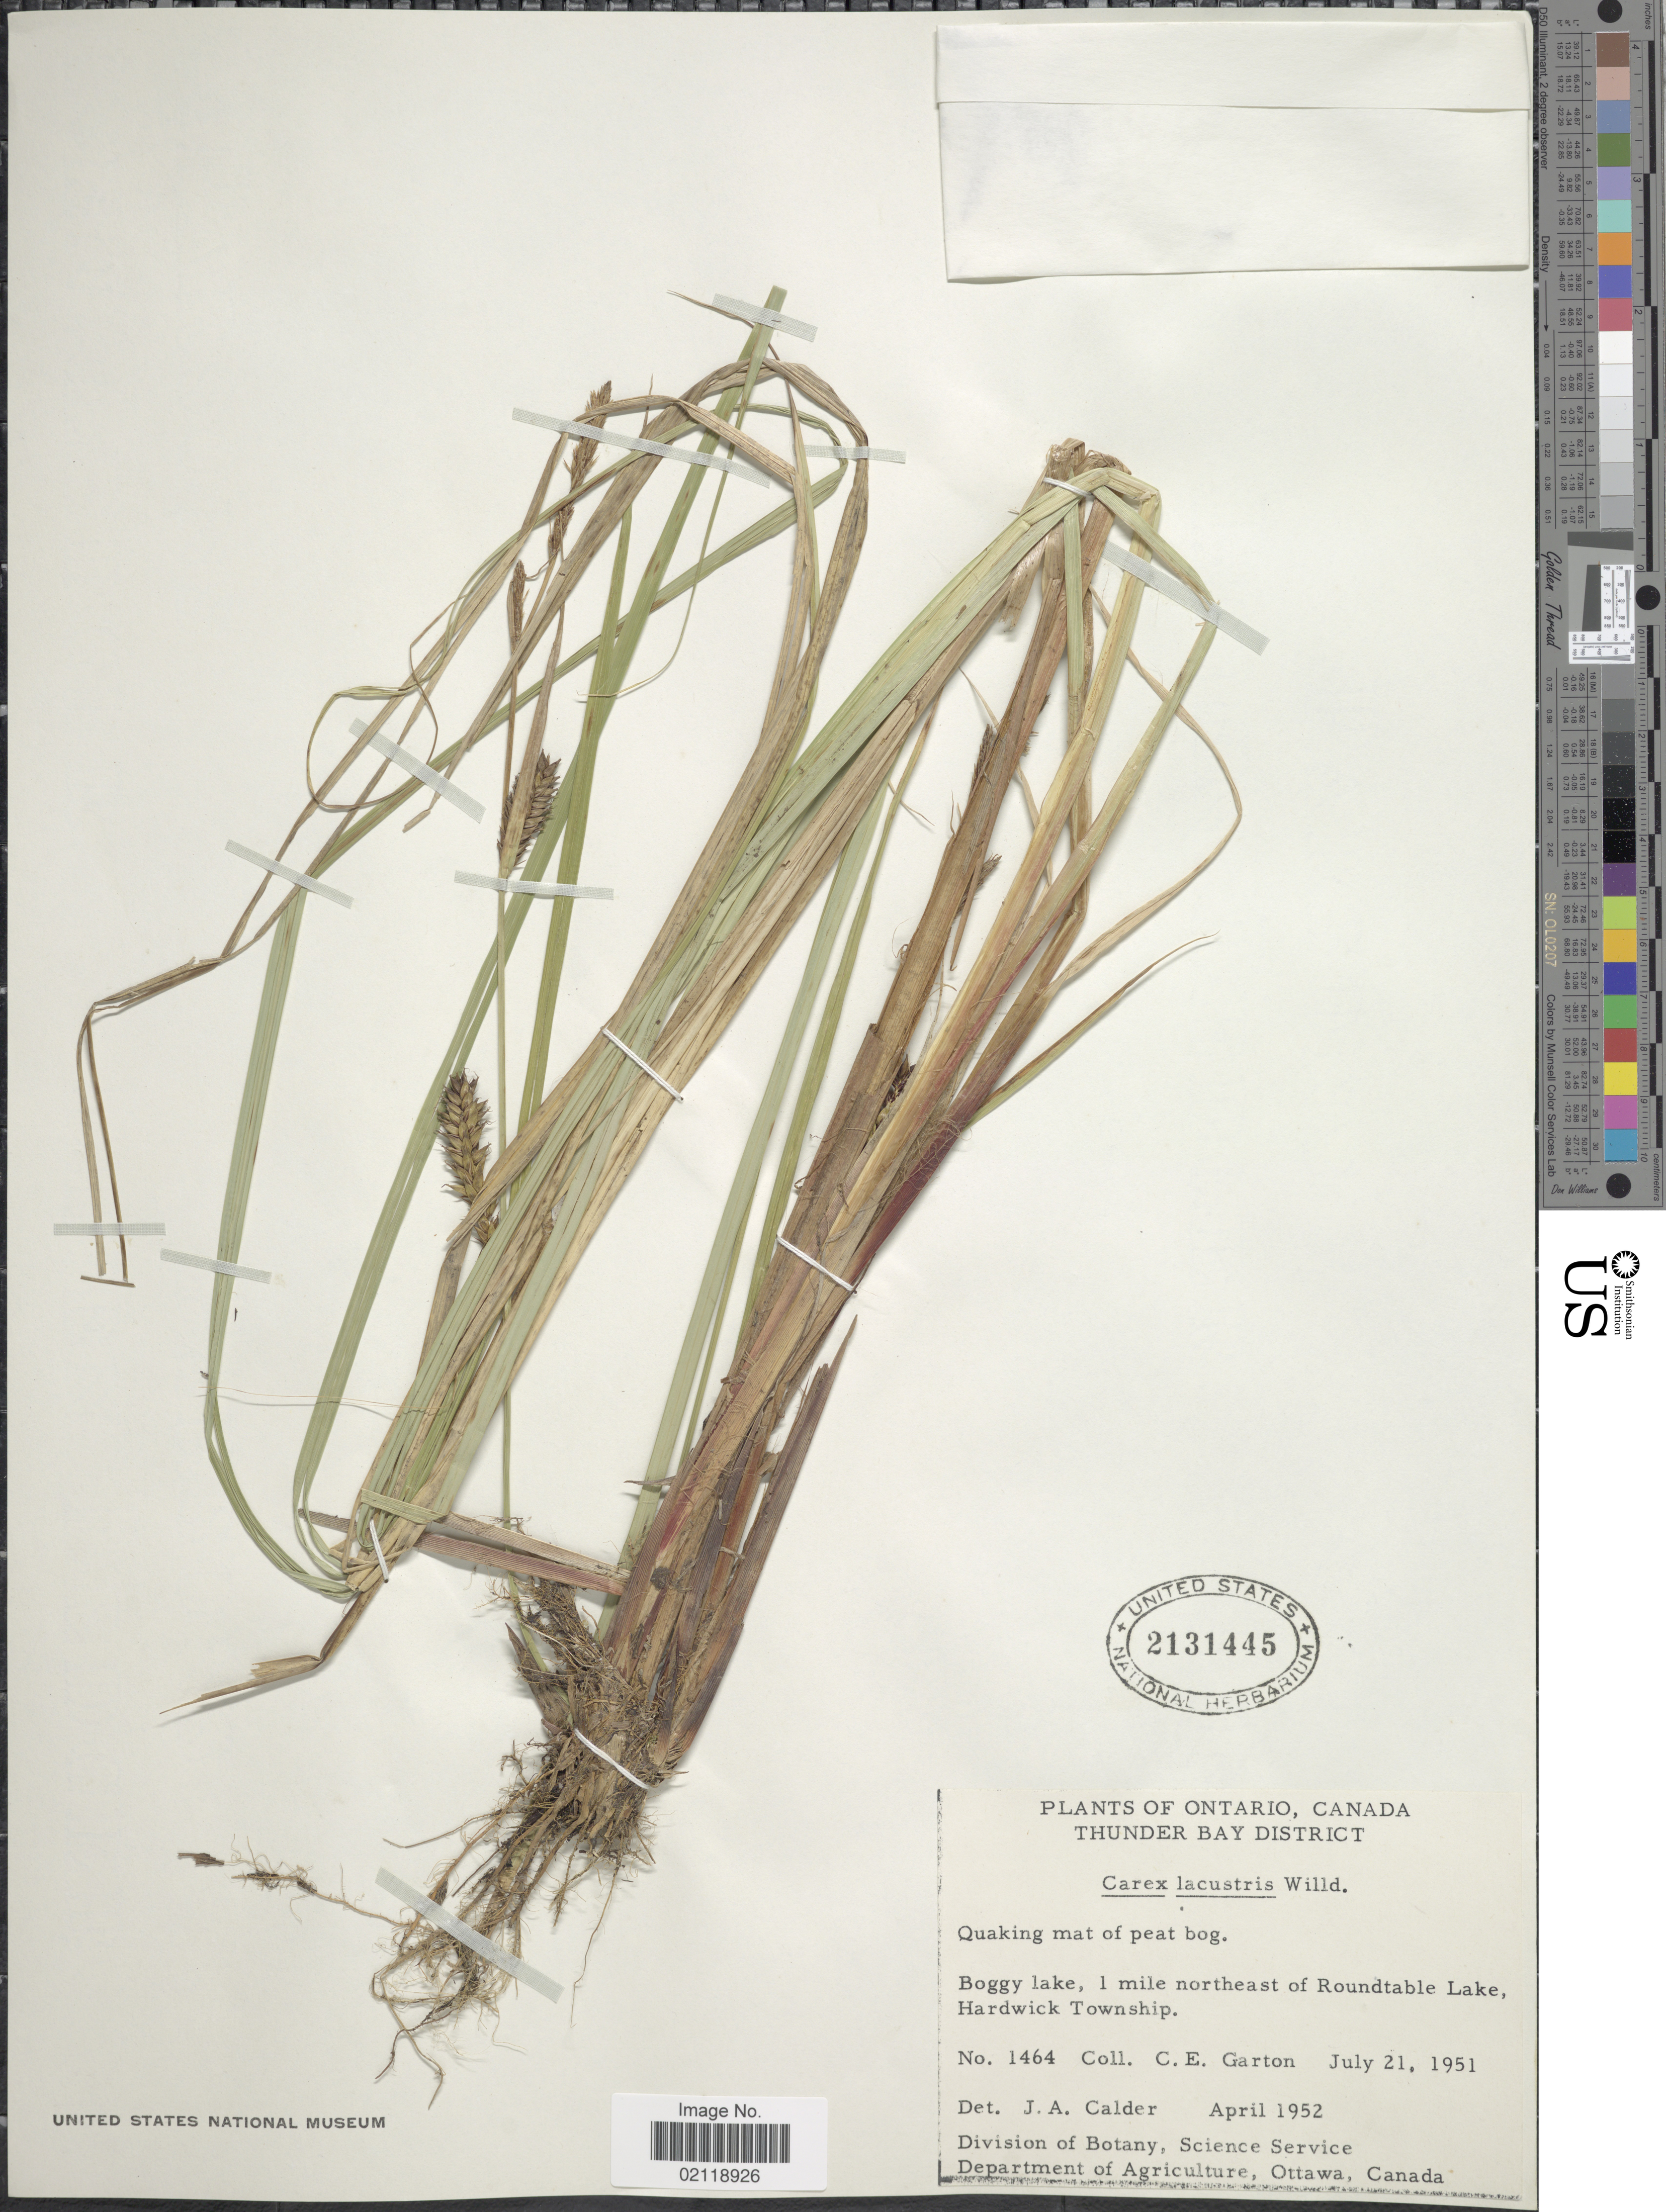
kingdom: Plantae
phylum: Tracheophyta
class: Liliopsida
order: Poales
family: Cyperaceae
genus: Carex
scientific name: Carex lacustris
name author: Willd.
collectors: C. E. Garton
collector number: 1464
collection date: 1951-07-21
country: Canada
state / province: Ontario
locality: Thunder Bay District, Quaking mat of peat bog, Boggy lake, 1 mile northeast of Roundtable Lake, Hardwick Township.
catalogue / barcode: US 2131445